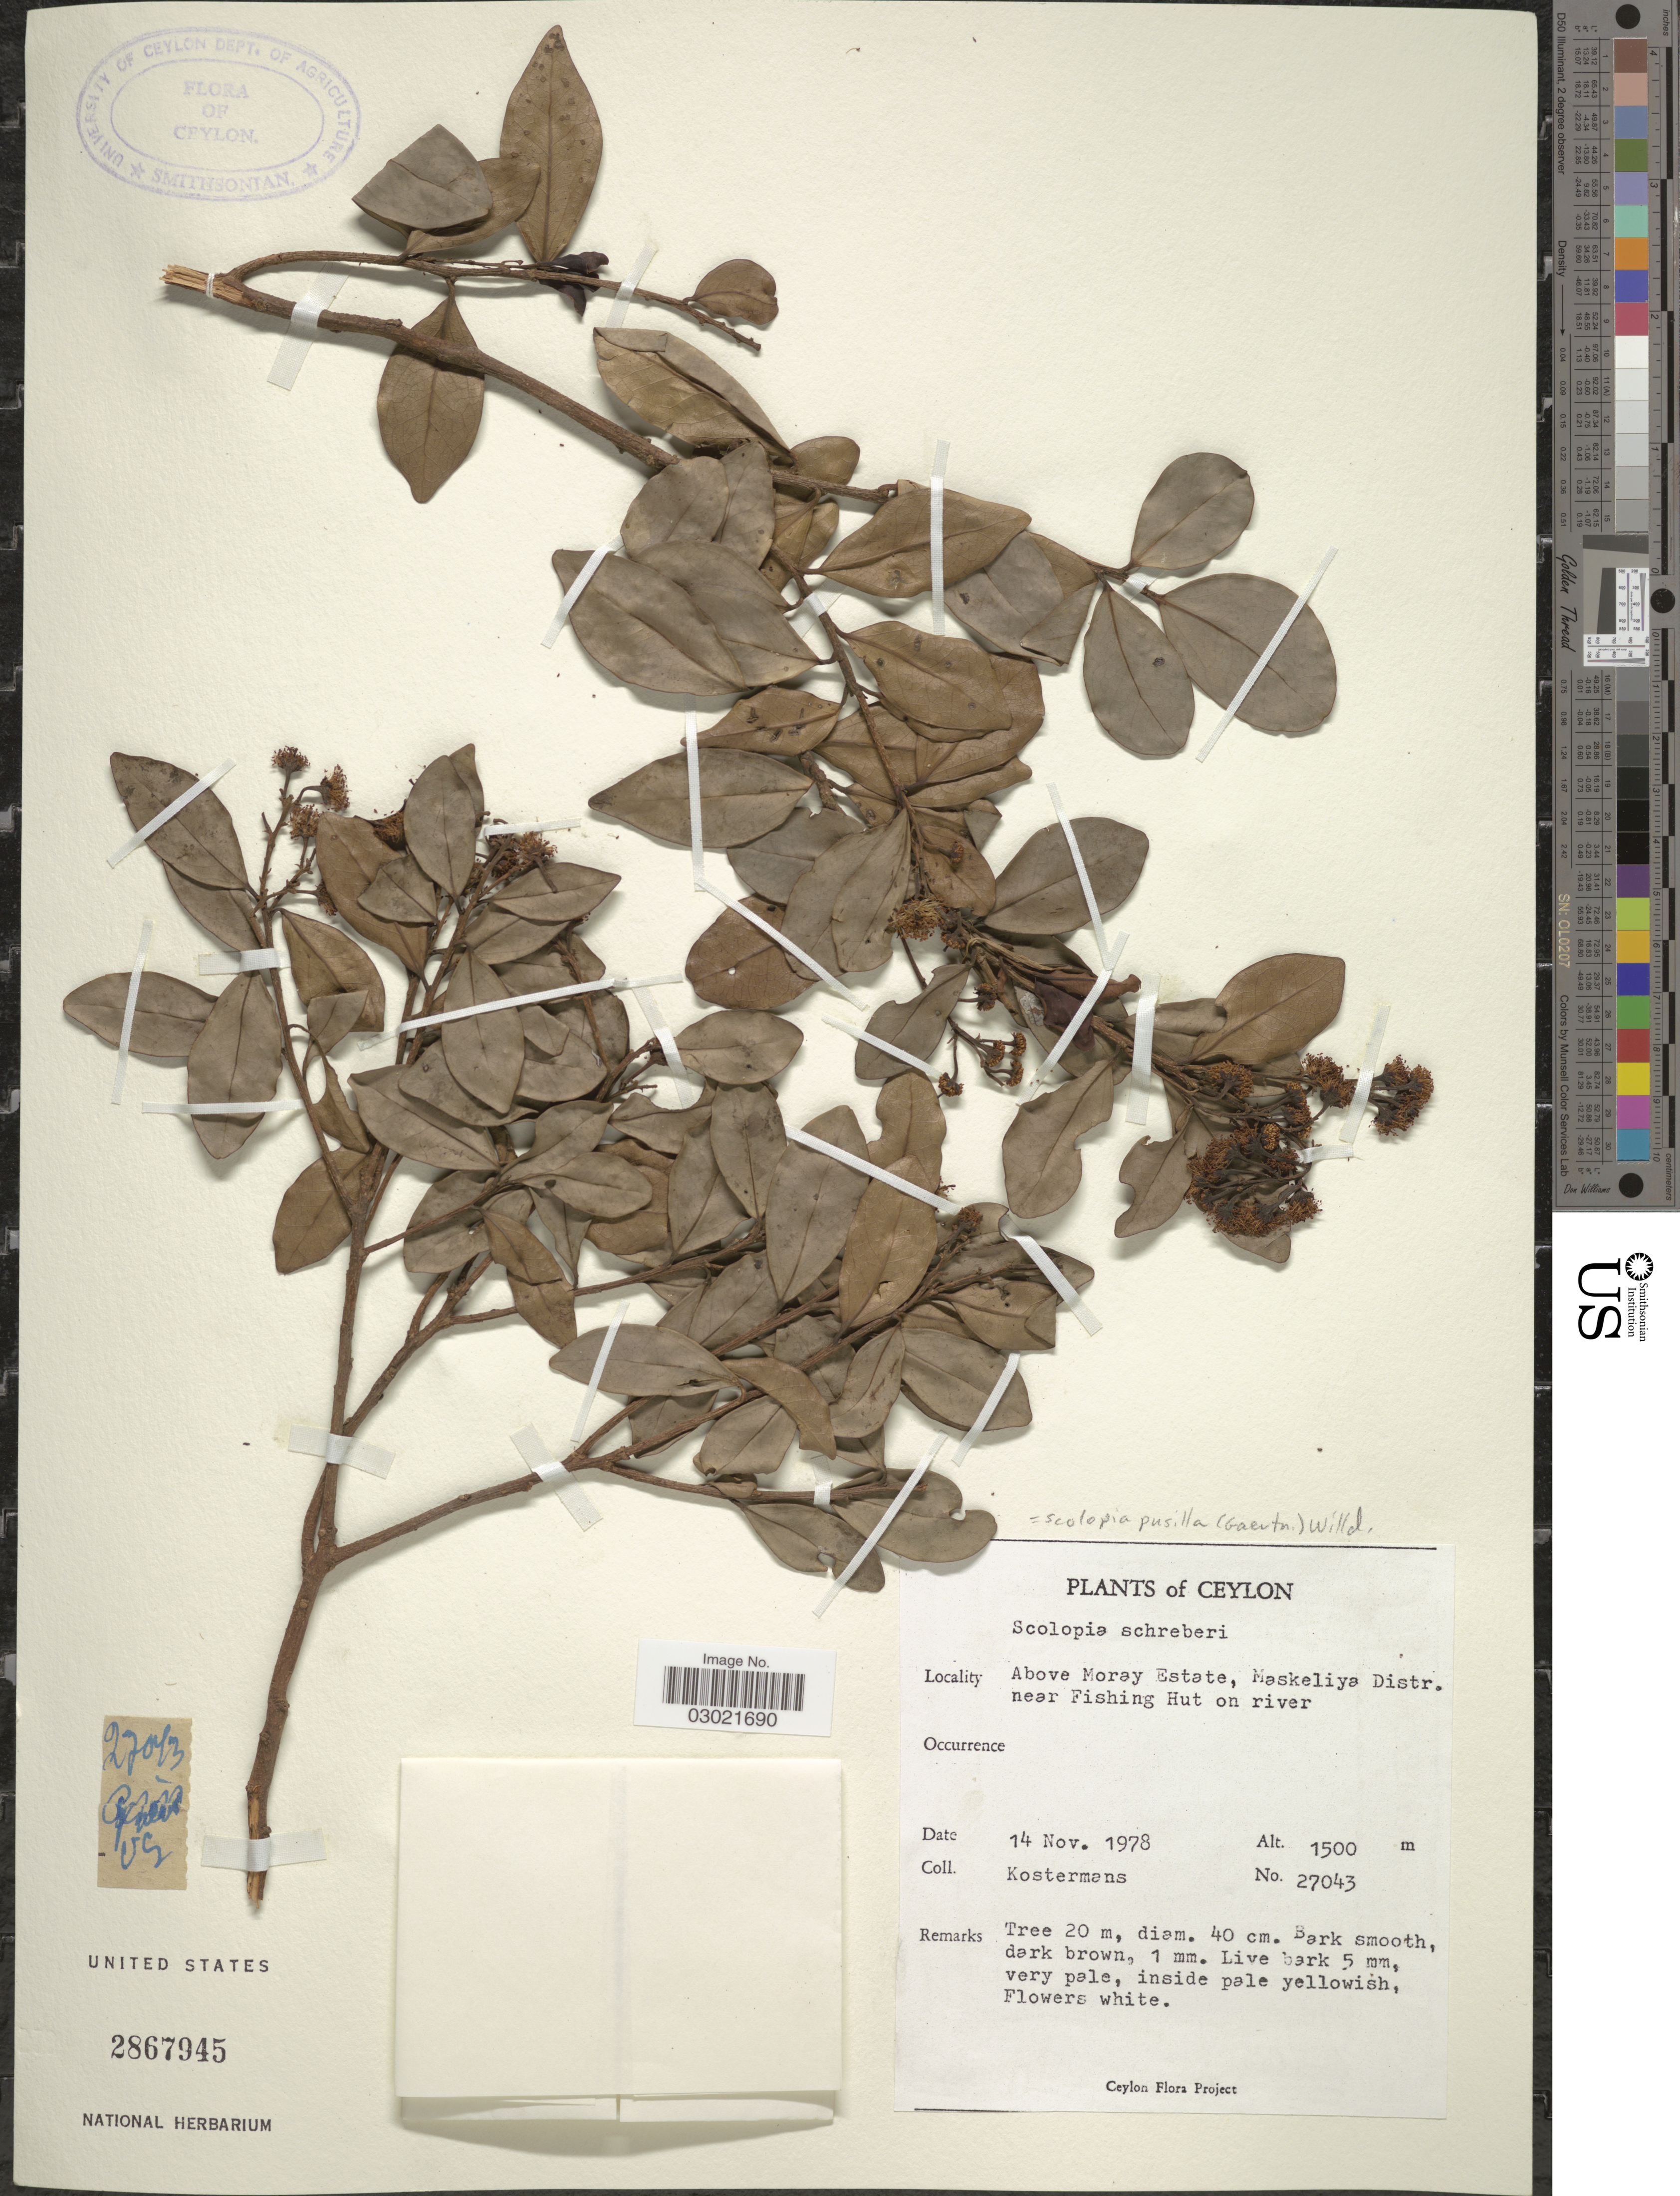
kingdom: Plantae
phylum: Tracheophyta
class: Magnoliopsida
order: Malpighiales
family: Salicaceae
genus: Scolopia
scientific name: Scolopia pusilla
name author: (Gaertn.) Willd.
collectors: Kostermans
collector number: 27043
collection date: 1978-11-14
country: Sri Lanka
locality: Above Moray Estate, Maskeliya Distr. near Fishing Hut on river.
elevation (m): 1500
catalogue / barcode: US 2867945